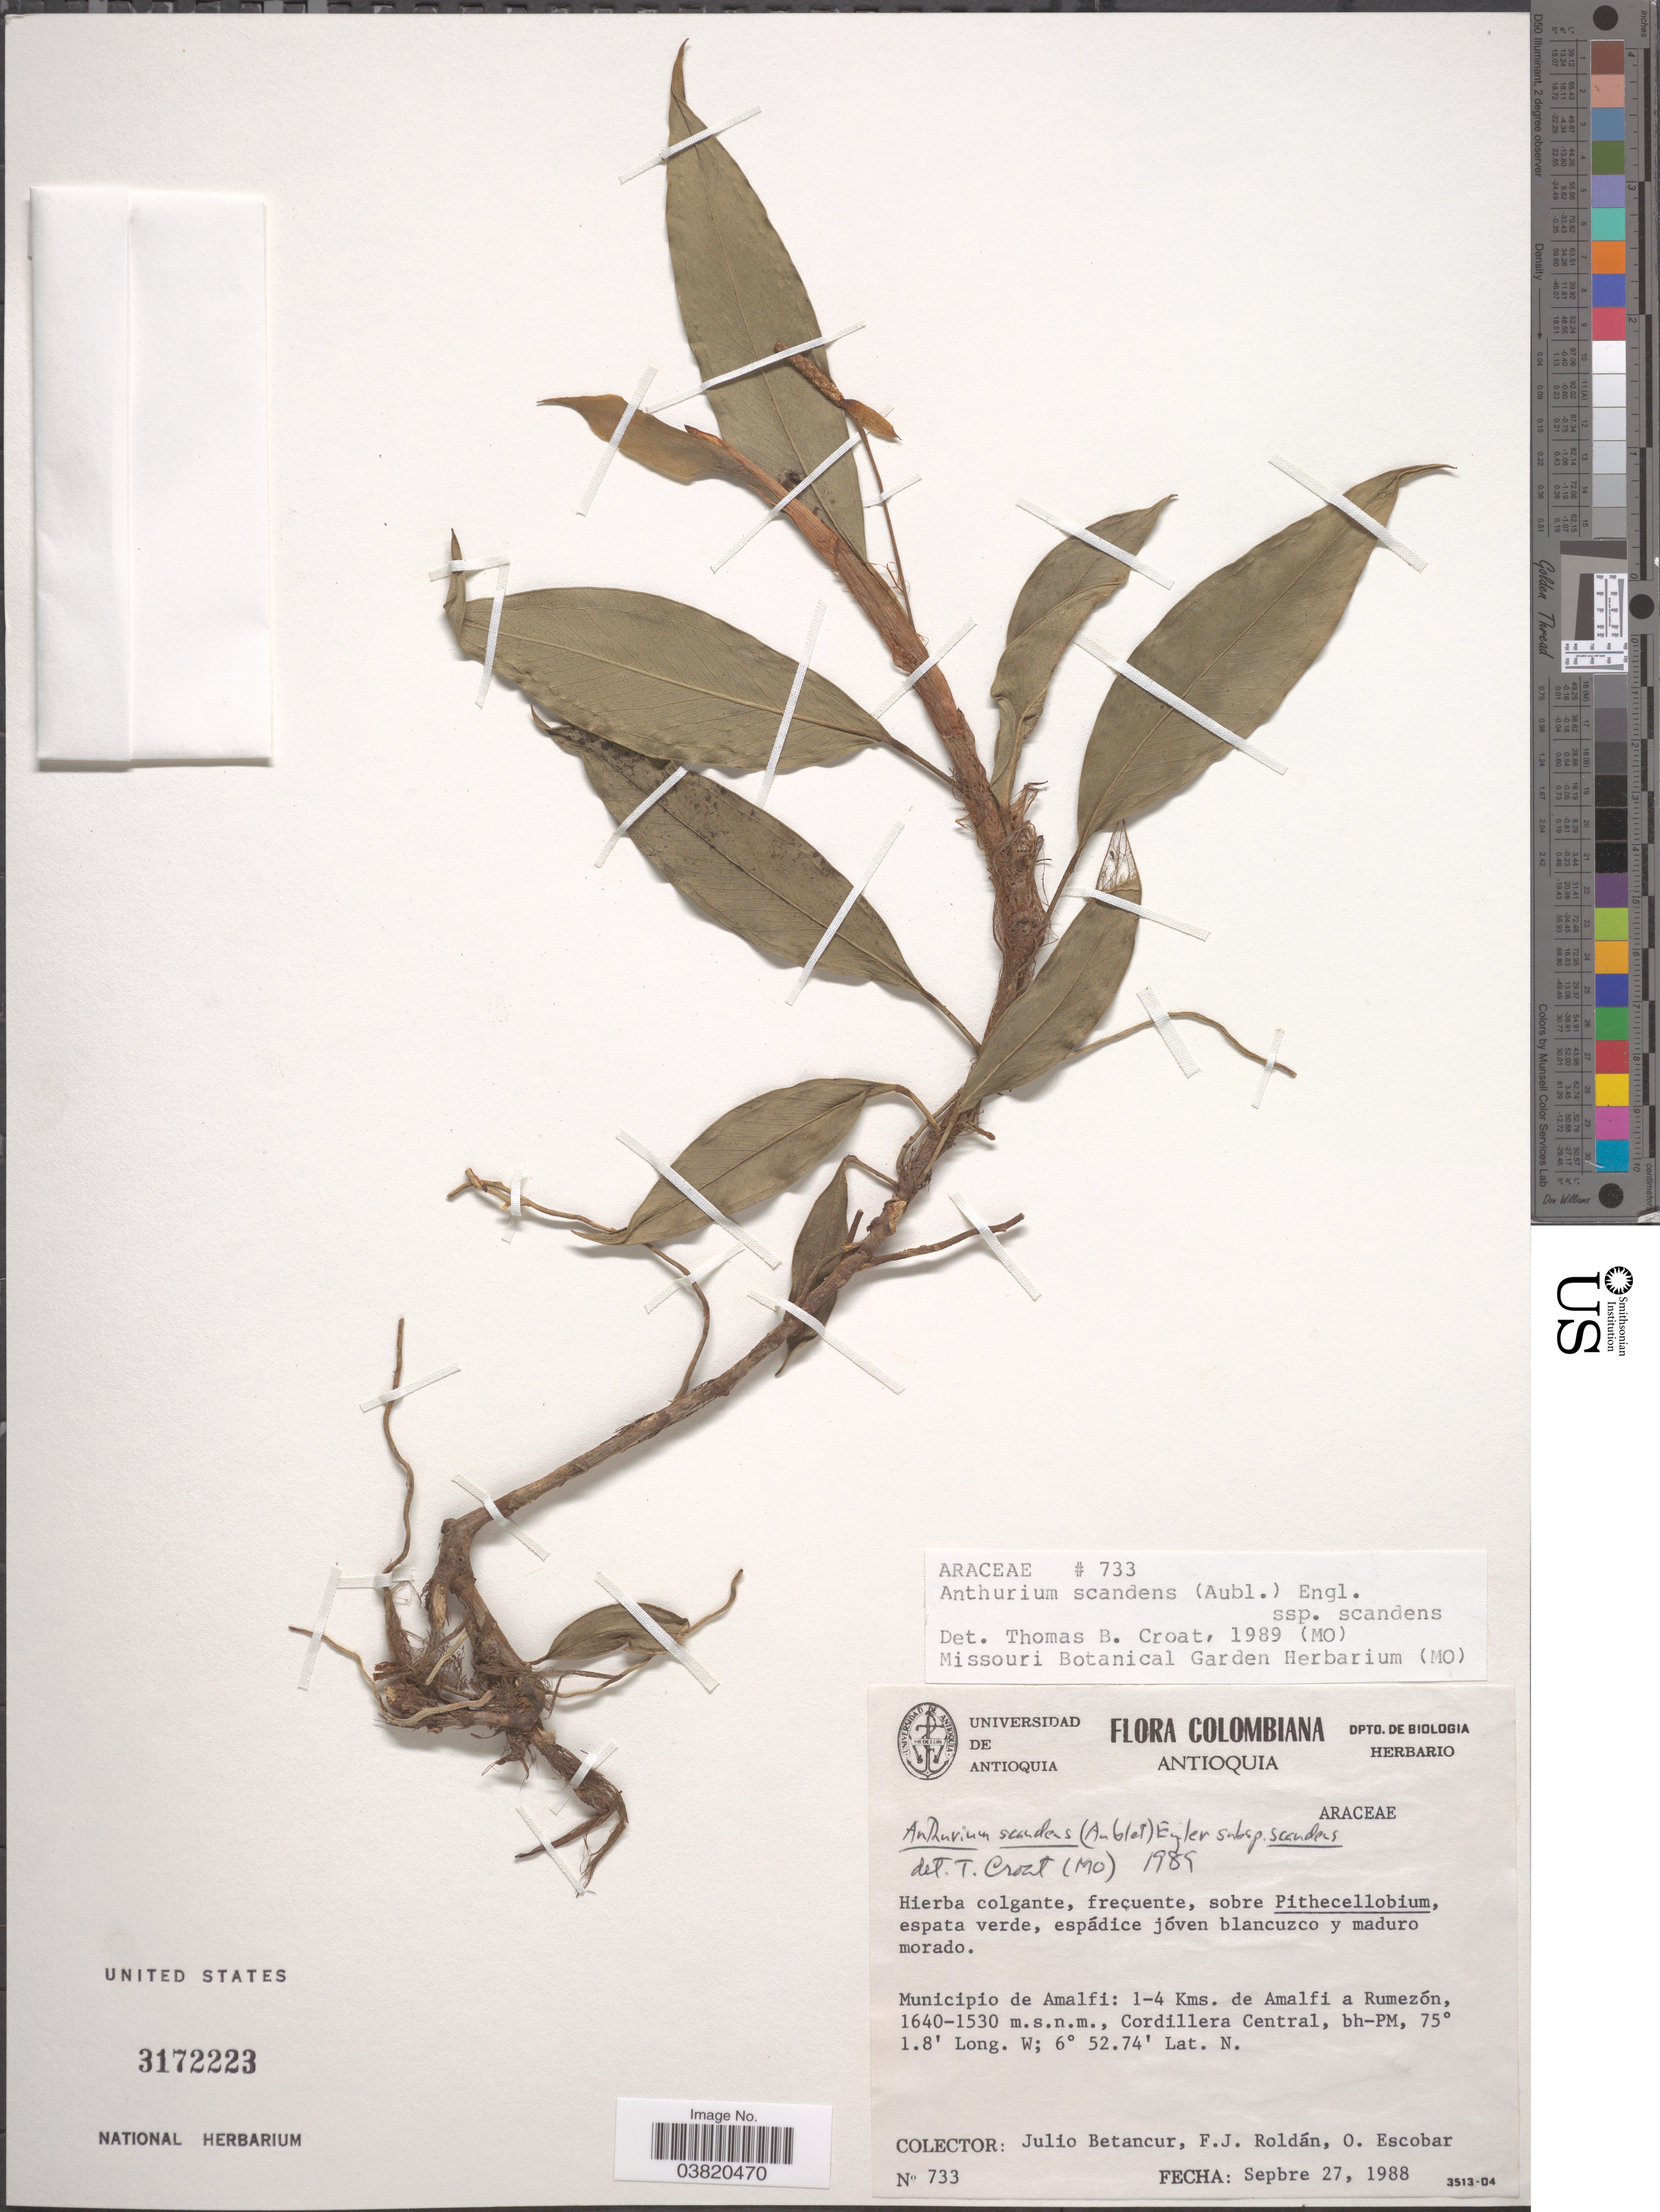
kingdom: Plantae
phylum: Tracheophyta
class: Liliopsida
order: Alismatales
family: Araceae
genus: Anthurium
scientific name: Anthurium scandens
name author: (Aubl.) Engl.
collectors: J. Betancur, F. J. Roldán & O. Escobar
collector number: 733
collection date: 1988-09-27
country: Colombia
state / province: Antioquia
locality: Municipio de Amalfi: 1-4 Kms. de Amalfi a Rumezón, Cordillera Central, bh-PM.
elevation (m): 1530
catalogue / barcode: US 3172223